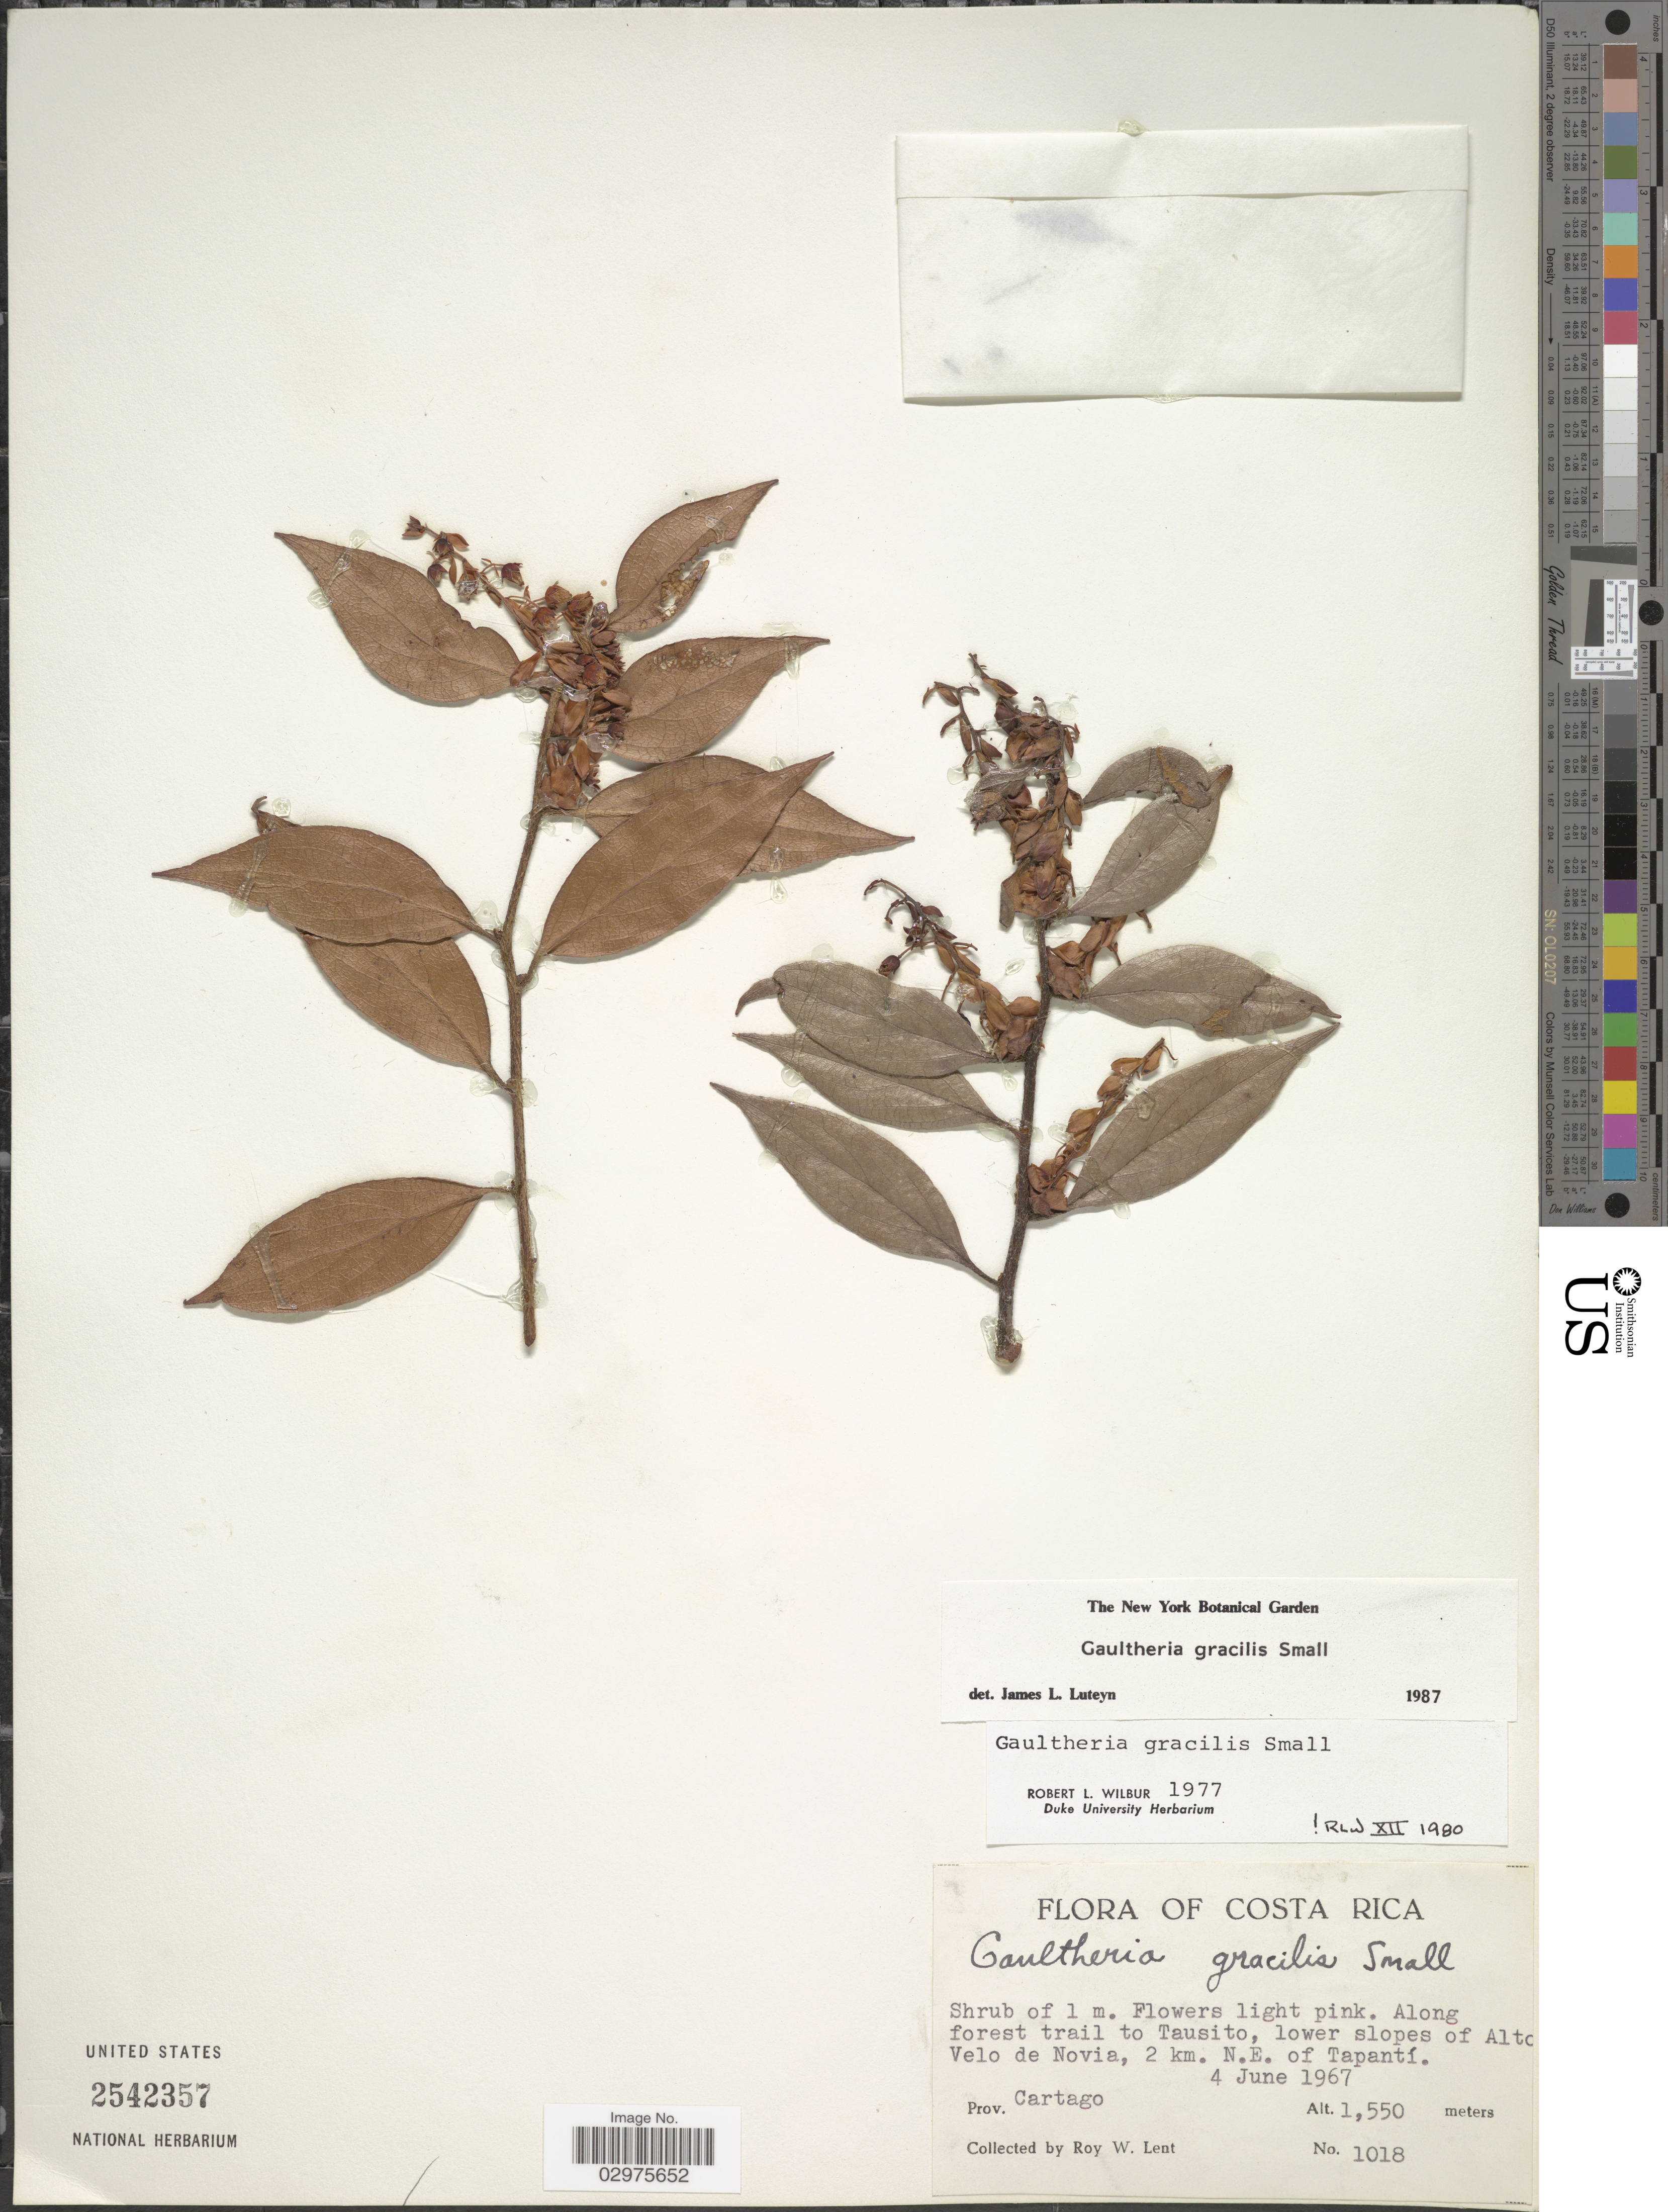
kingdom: Plantae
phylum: Tracheophyta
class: Magnoliopsida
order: Ericales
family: Ericaceae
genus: Gaultheria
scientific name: Gaultheria gracilis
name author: Small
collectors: R. W. Lent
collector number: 1018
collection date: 1967-06-04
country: Costa Rica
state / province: Cartago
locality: Along forest trail to Tausito, lower slopes of Alto Velo de Novia, 2 km. N.E. of Tapantí.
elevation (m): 1550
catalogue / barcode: US 2542357